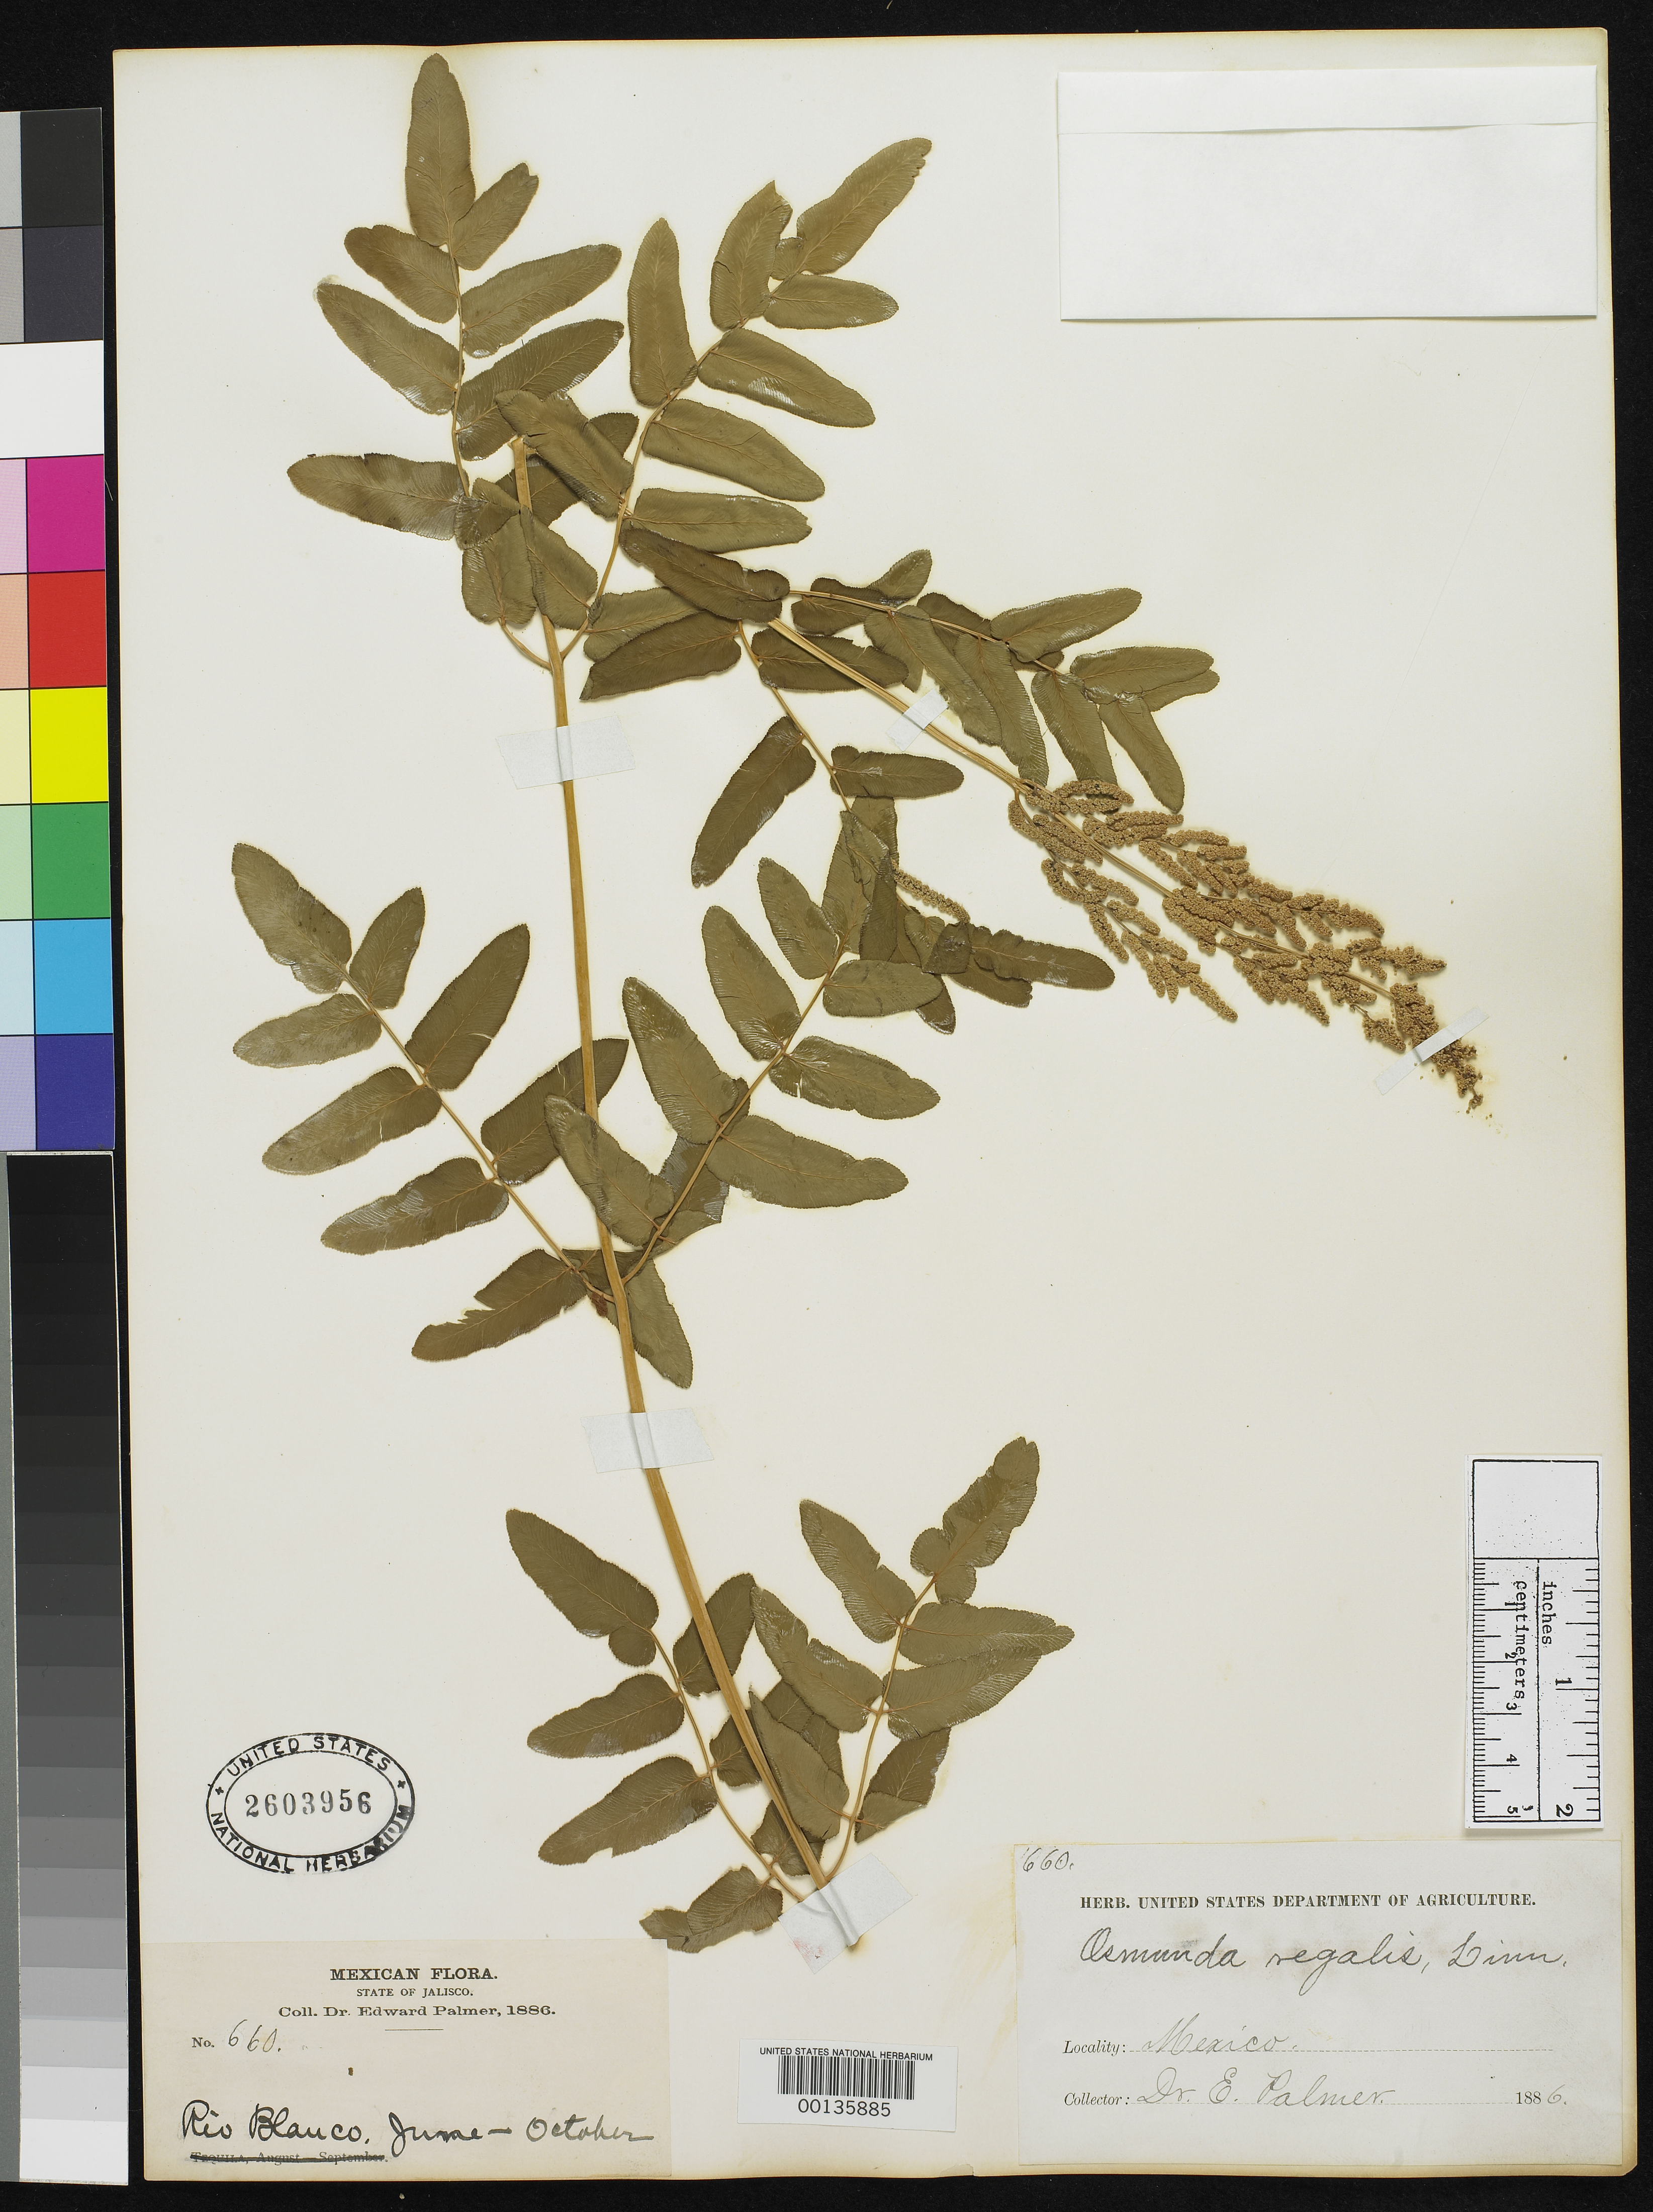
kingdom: Plantae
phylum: Tracheophyta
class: Polypodiopsida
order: Osmundales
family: Osmundaceae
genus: Osmunda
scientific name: Osmunda palmeri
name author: Bobrov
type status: Isotype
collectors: E. Palmer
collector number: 660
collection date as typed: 14 Oct 1886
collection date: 1886-10-14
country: Mexico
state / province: Jalisco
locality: Rio Blanco.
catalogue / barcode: US 2603956